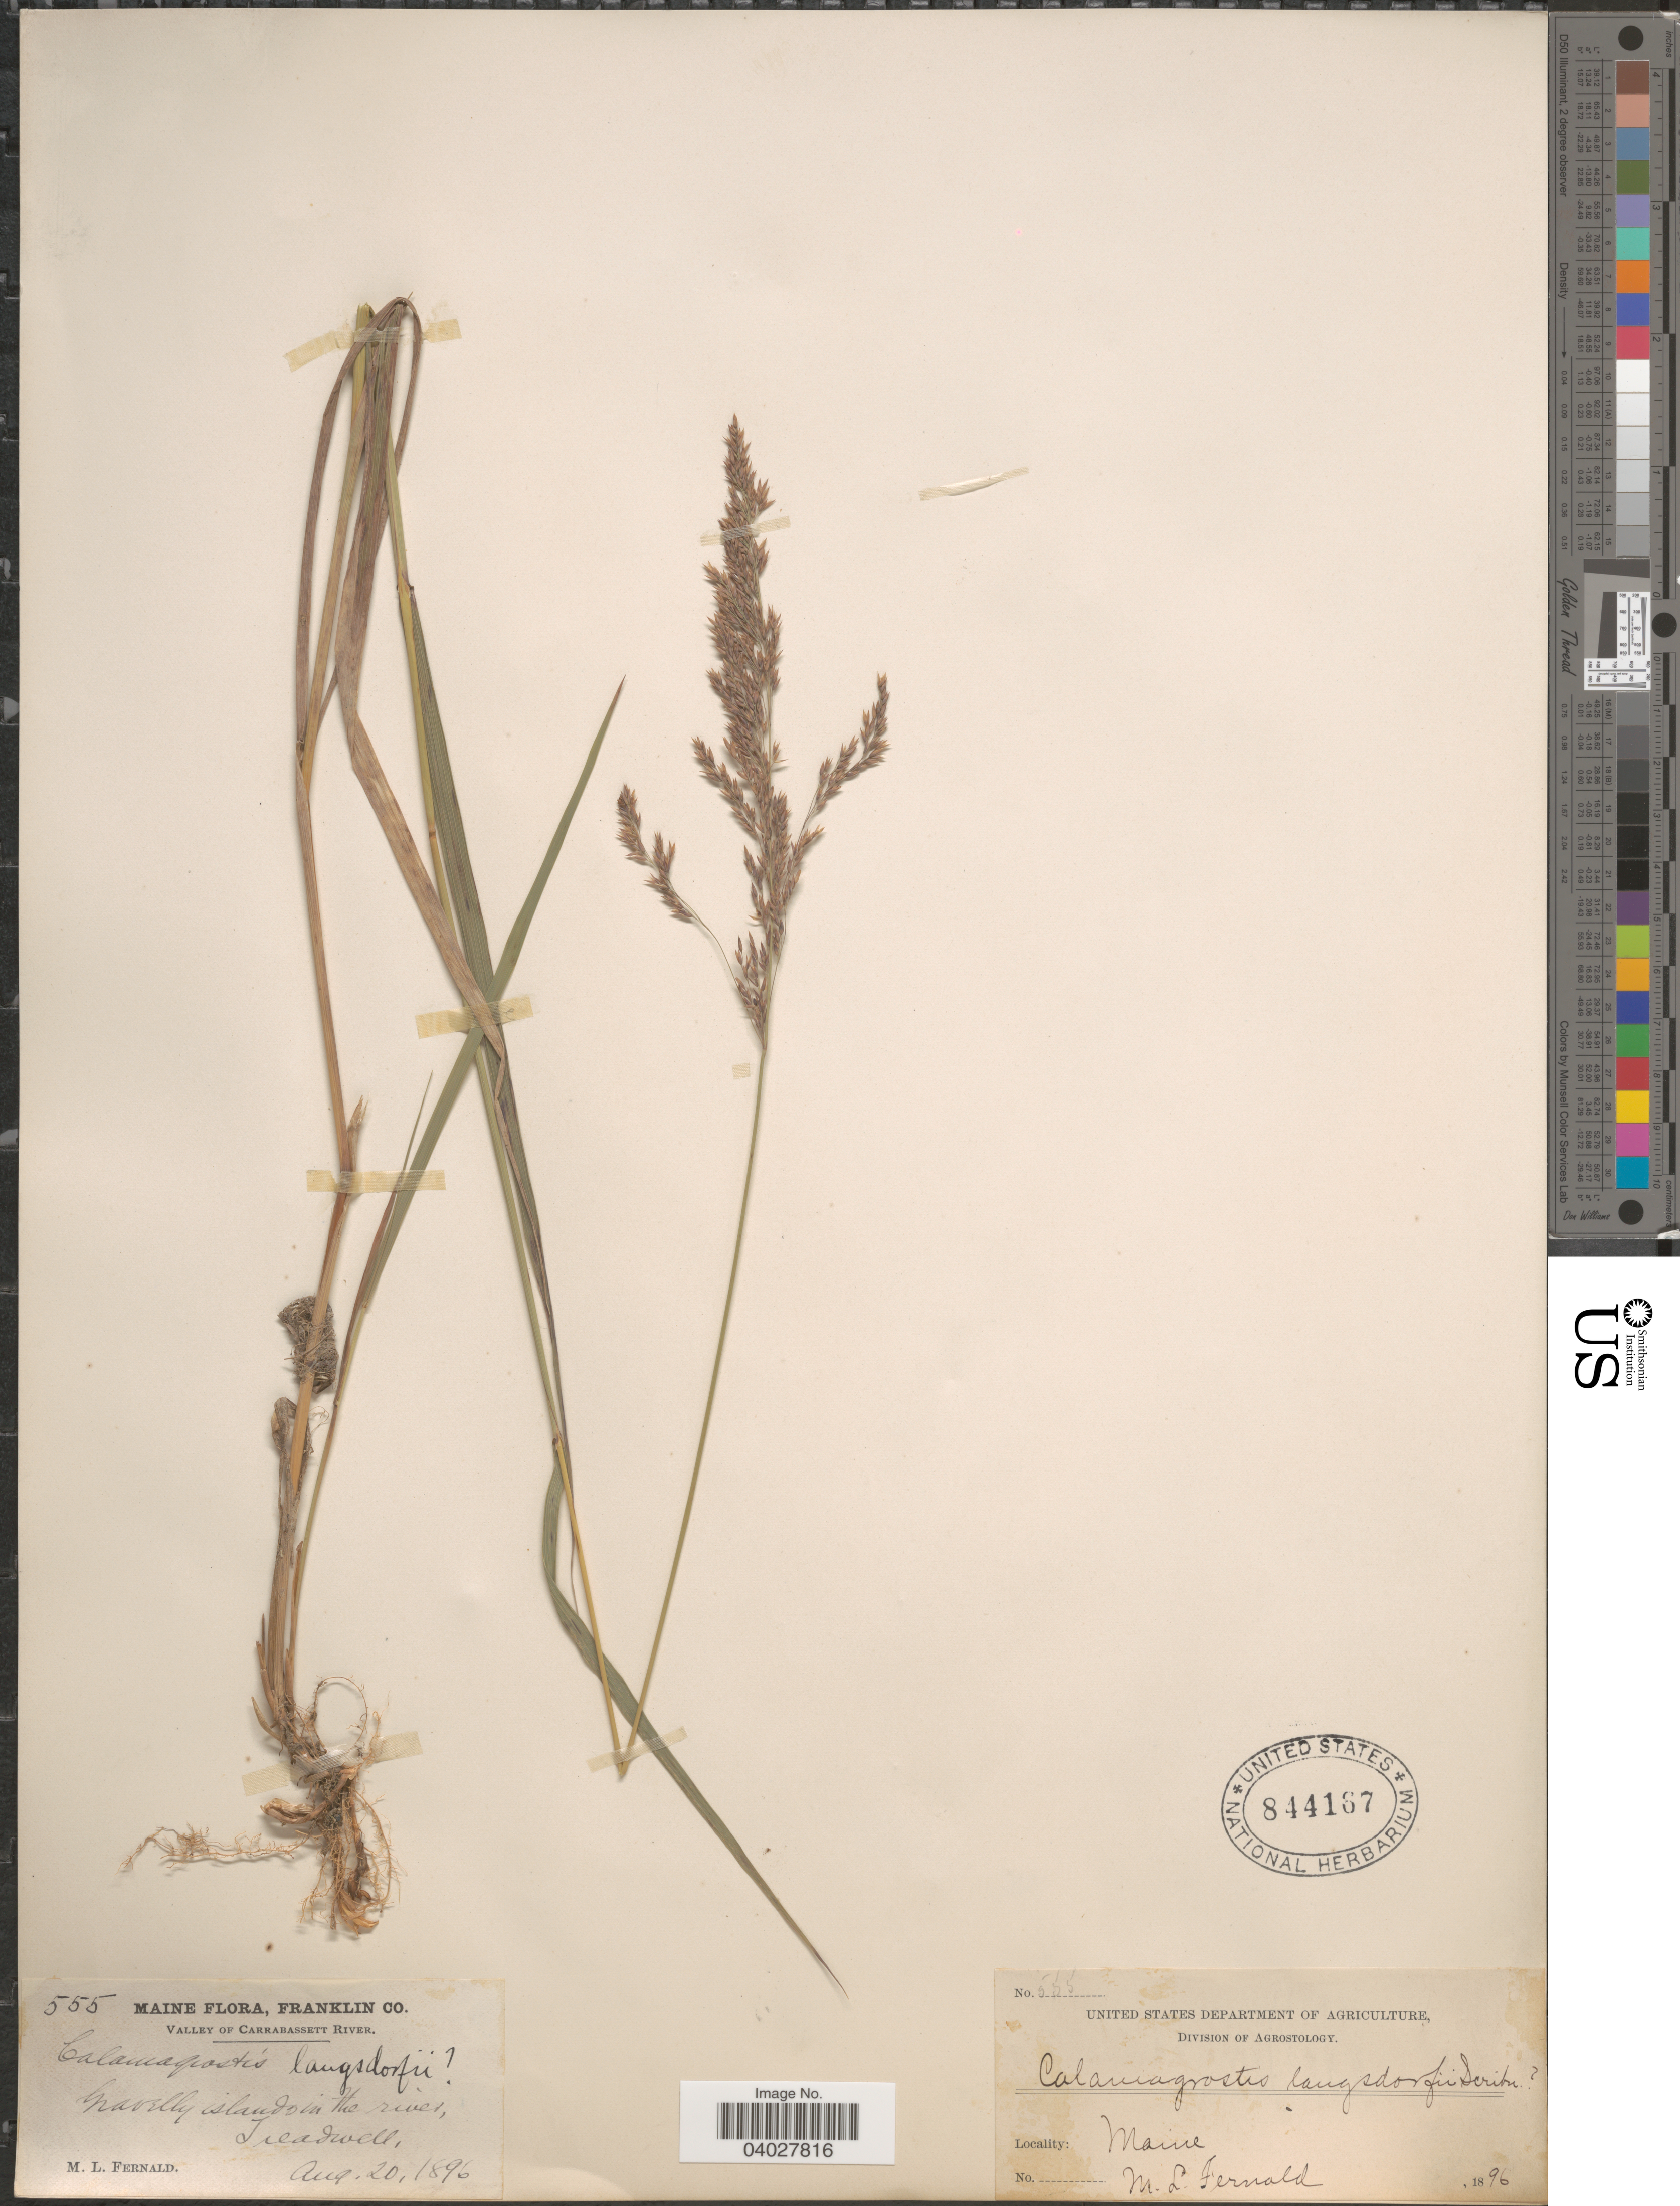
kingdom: Plantae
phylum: Tracheophyta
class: Liliopsida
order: Poales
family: Poaceae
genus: Calamagrostis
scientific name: Calamagrostis canadensis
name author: (Michx.) P. Beauv.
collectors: M. L. Fernald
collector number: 555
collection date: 1896-08-20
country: United States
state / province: Maine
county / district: Franklin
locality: Valley of Carrabassett River. Gravelly islands in the river, Treadwell.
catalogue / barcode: US 844167